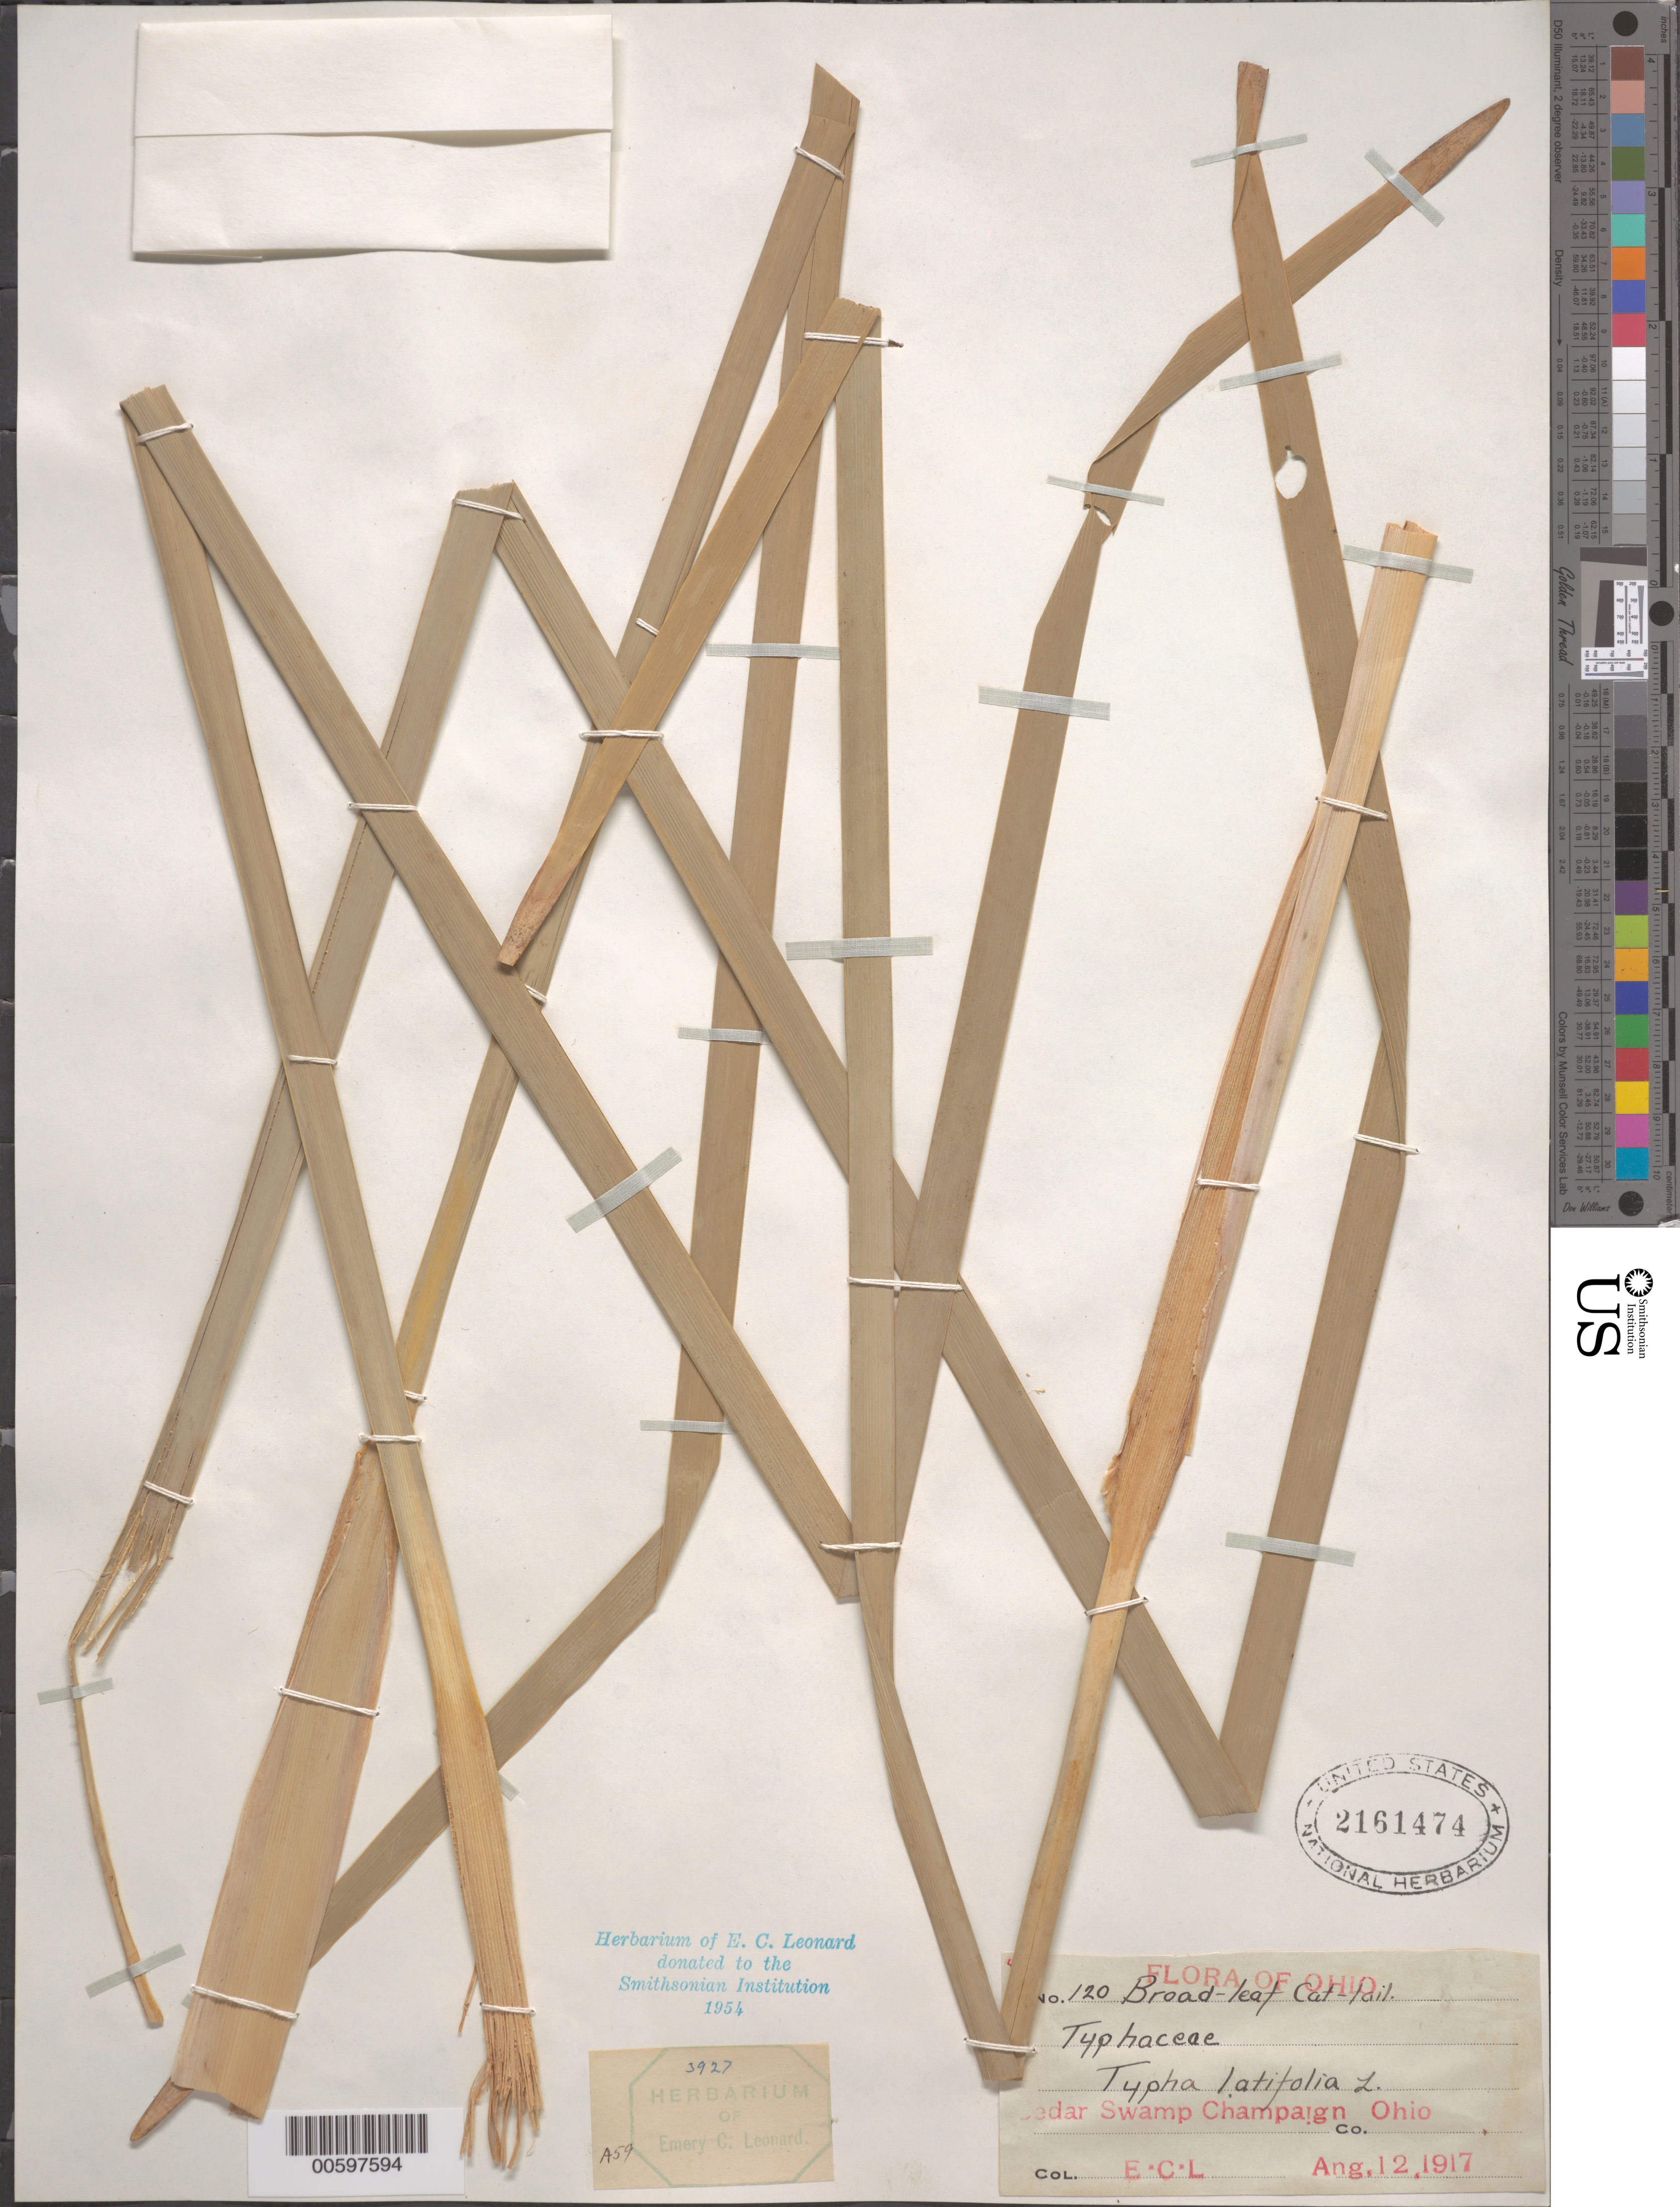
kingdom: Plantae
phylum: Tracheophyta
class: Liliopsida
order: Poales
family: Typhaceae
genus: Typha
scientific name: Typha latifolia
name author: L.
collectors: E. C. Leonard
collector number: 120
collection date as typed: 12 Aug 1917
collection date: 1917-08-12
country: United States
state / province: Ohio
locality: Cedar Swamp Champaign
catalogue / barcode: US 2161474